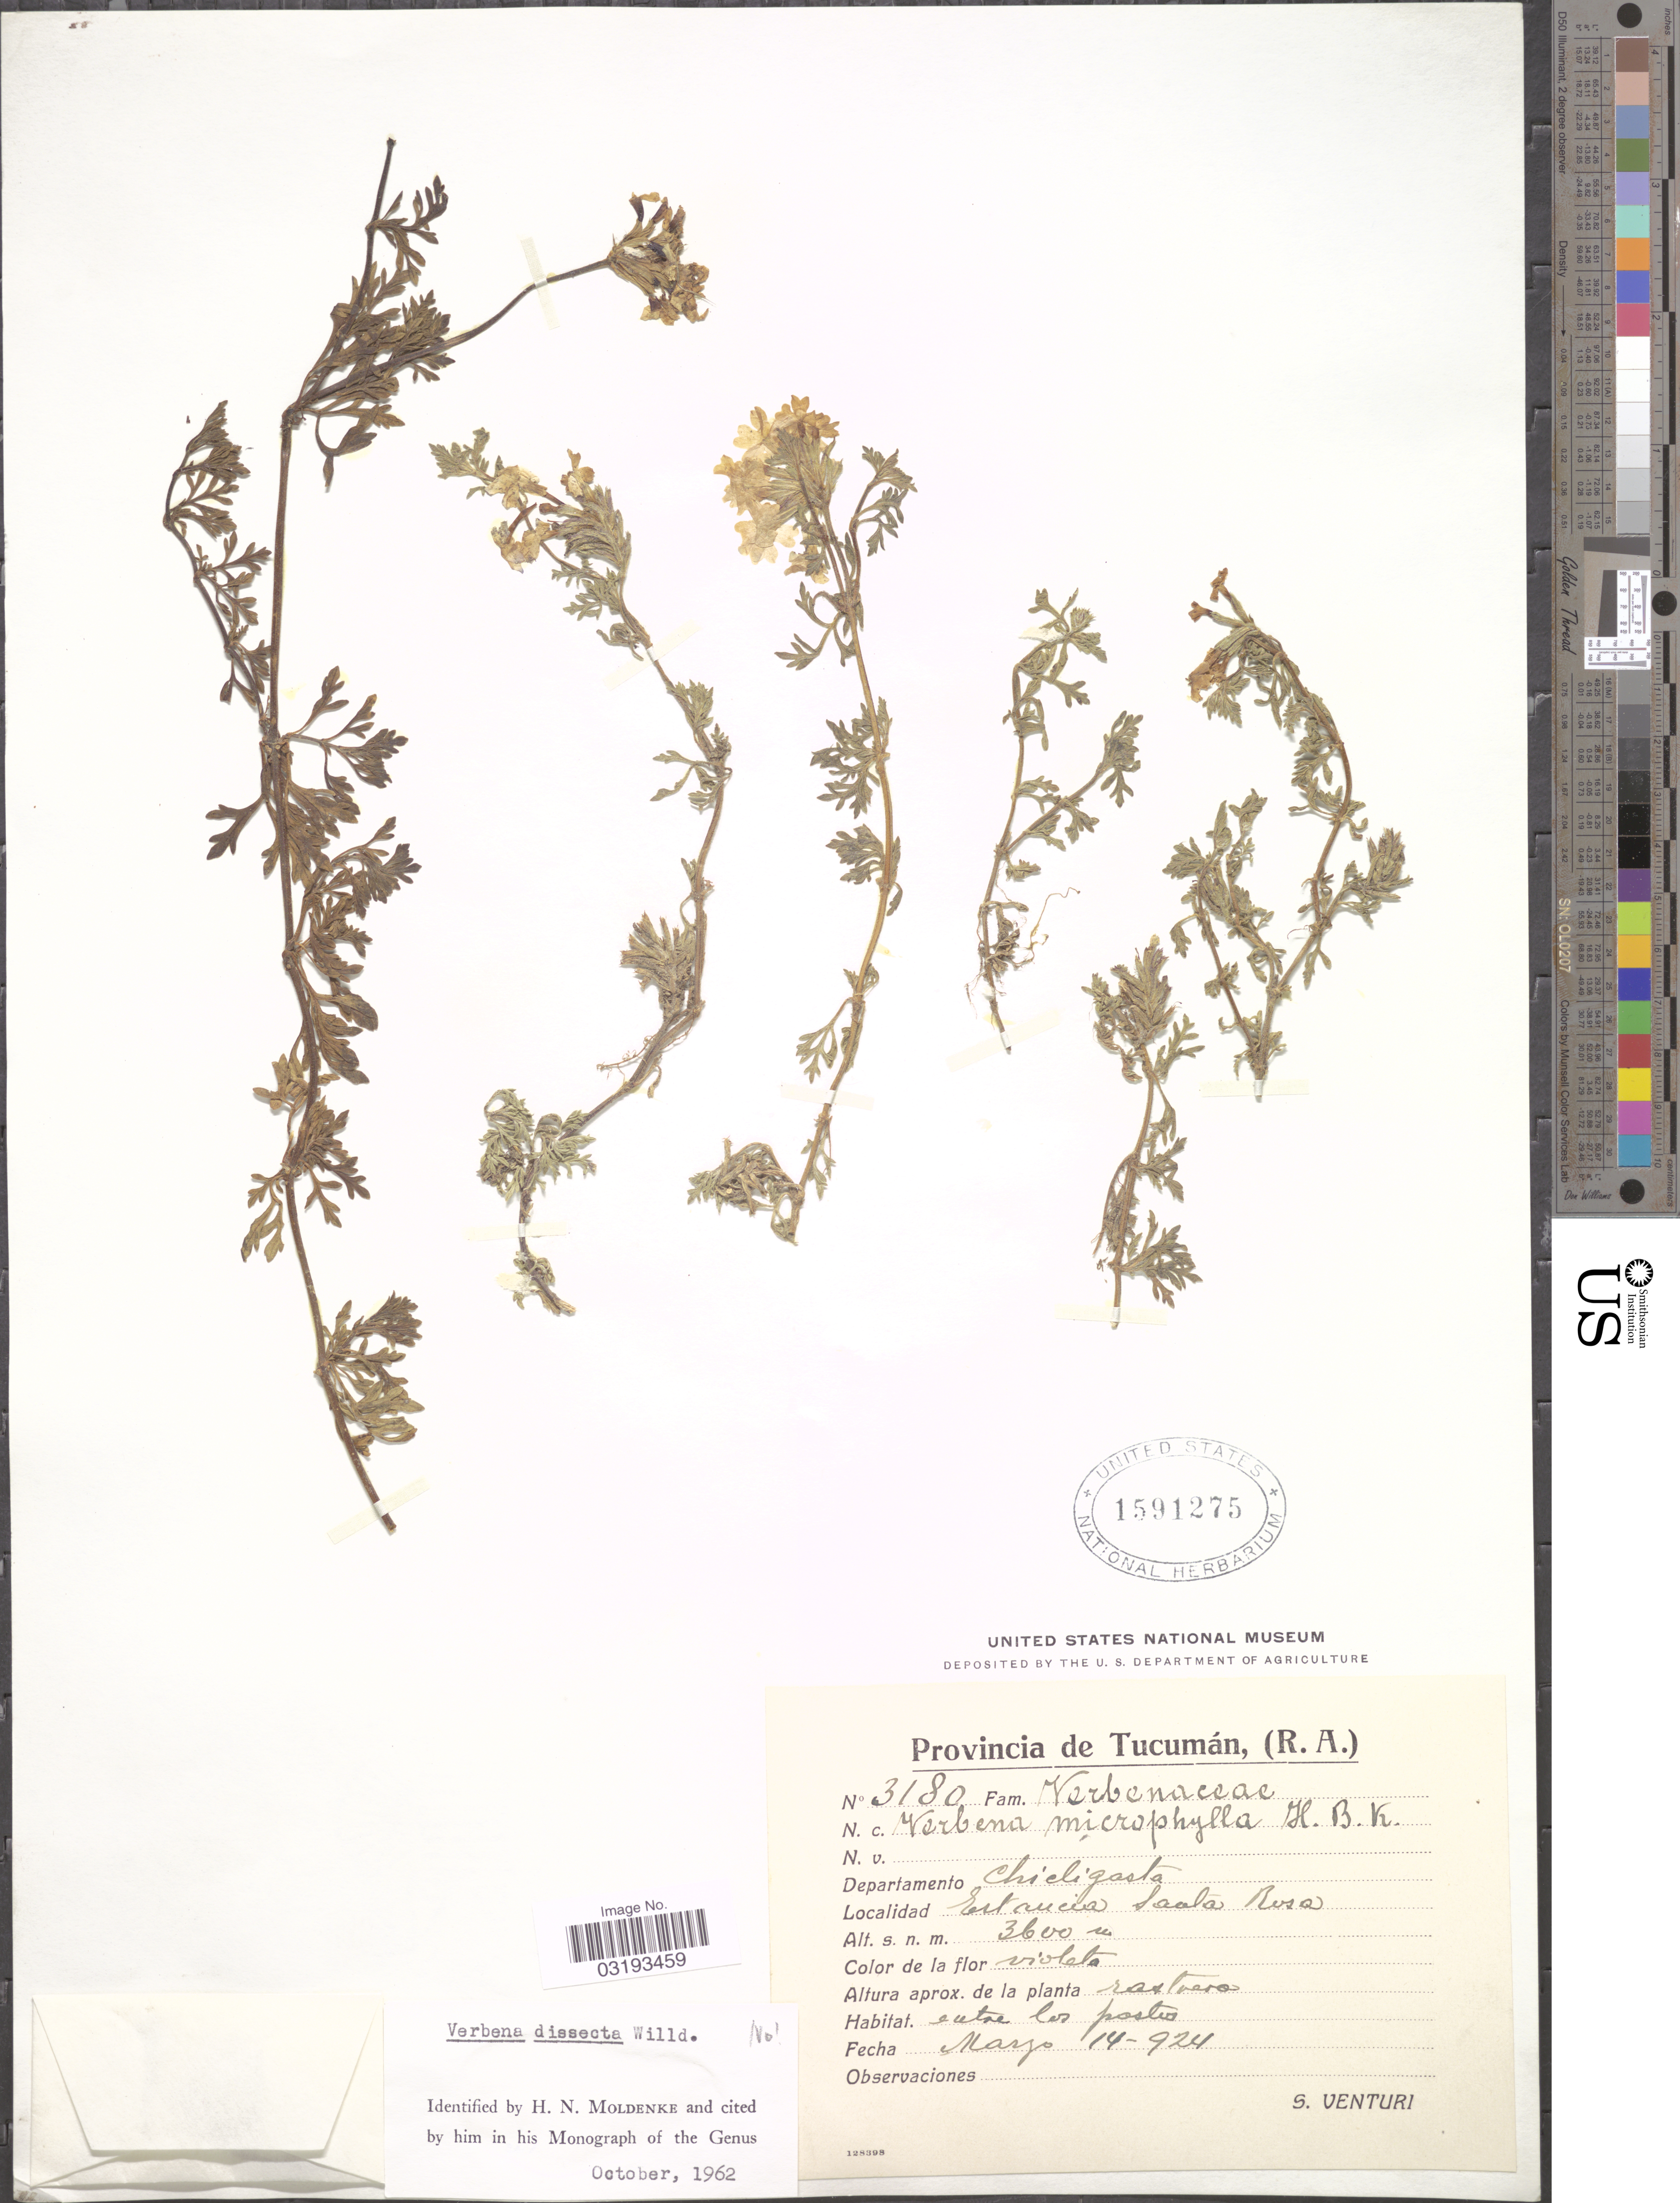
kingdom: Plantae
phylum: Tracheophyta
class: Magnoliopsida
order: Lamiales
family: Verbenaceae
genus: Verbena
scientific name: Verbena dissecta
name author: Willd. ex Spreng.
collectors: S. Venturi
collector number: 3180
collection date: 1924-03-14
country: Argentina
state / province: Tucuman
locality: Departamento Chicligasta. Estancia Santa Rosa.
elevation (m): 3600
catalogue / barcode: US 1591275